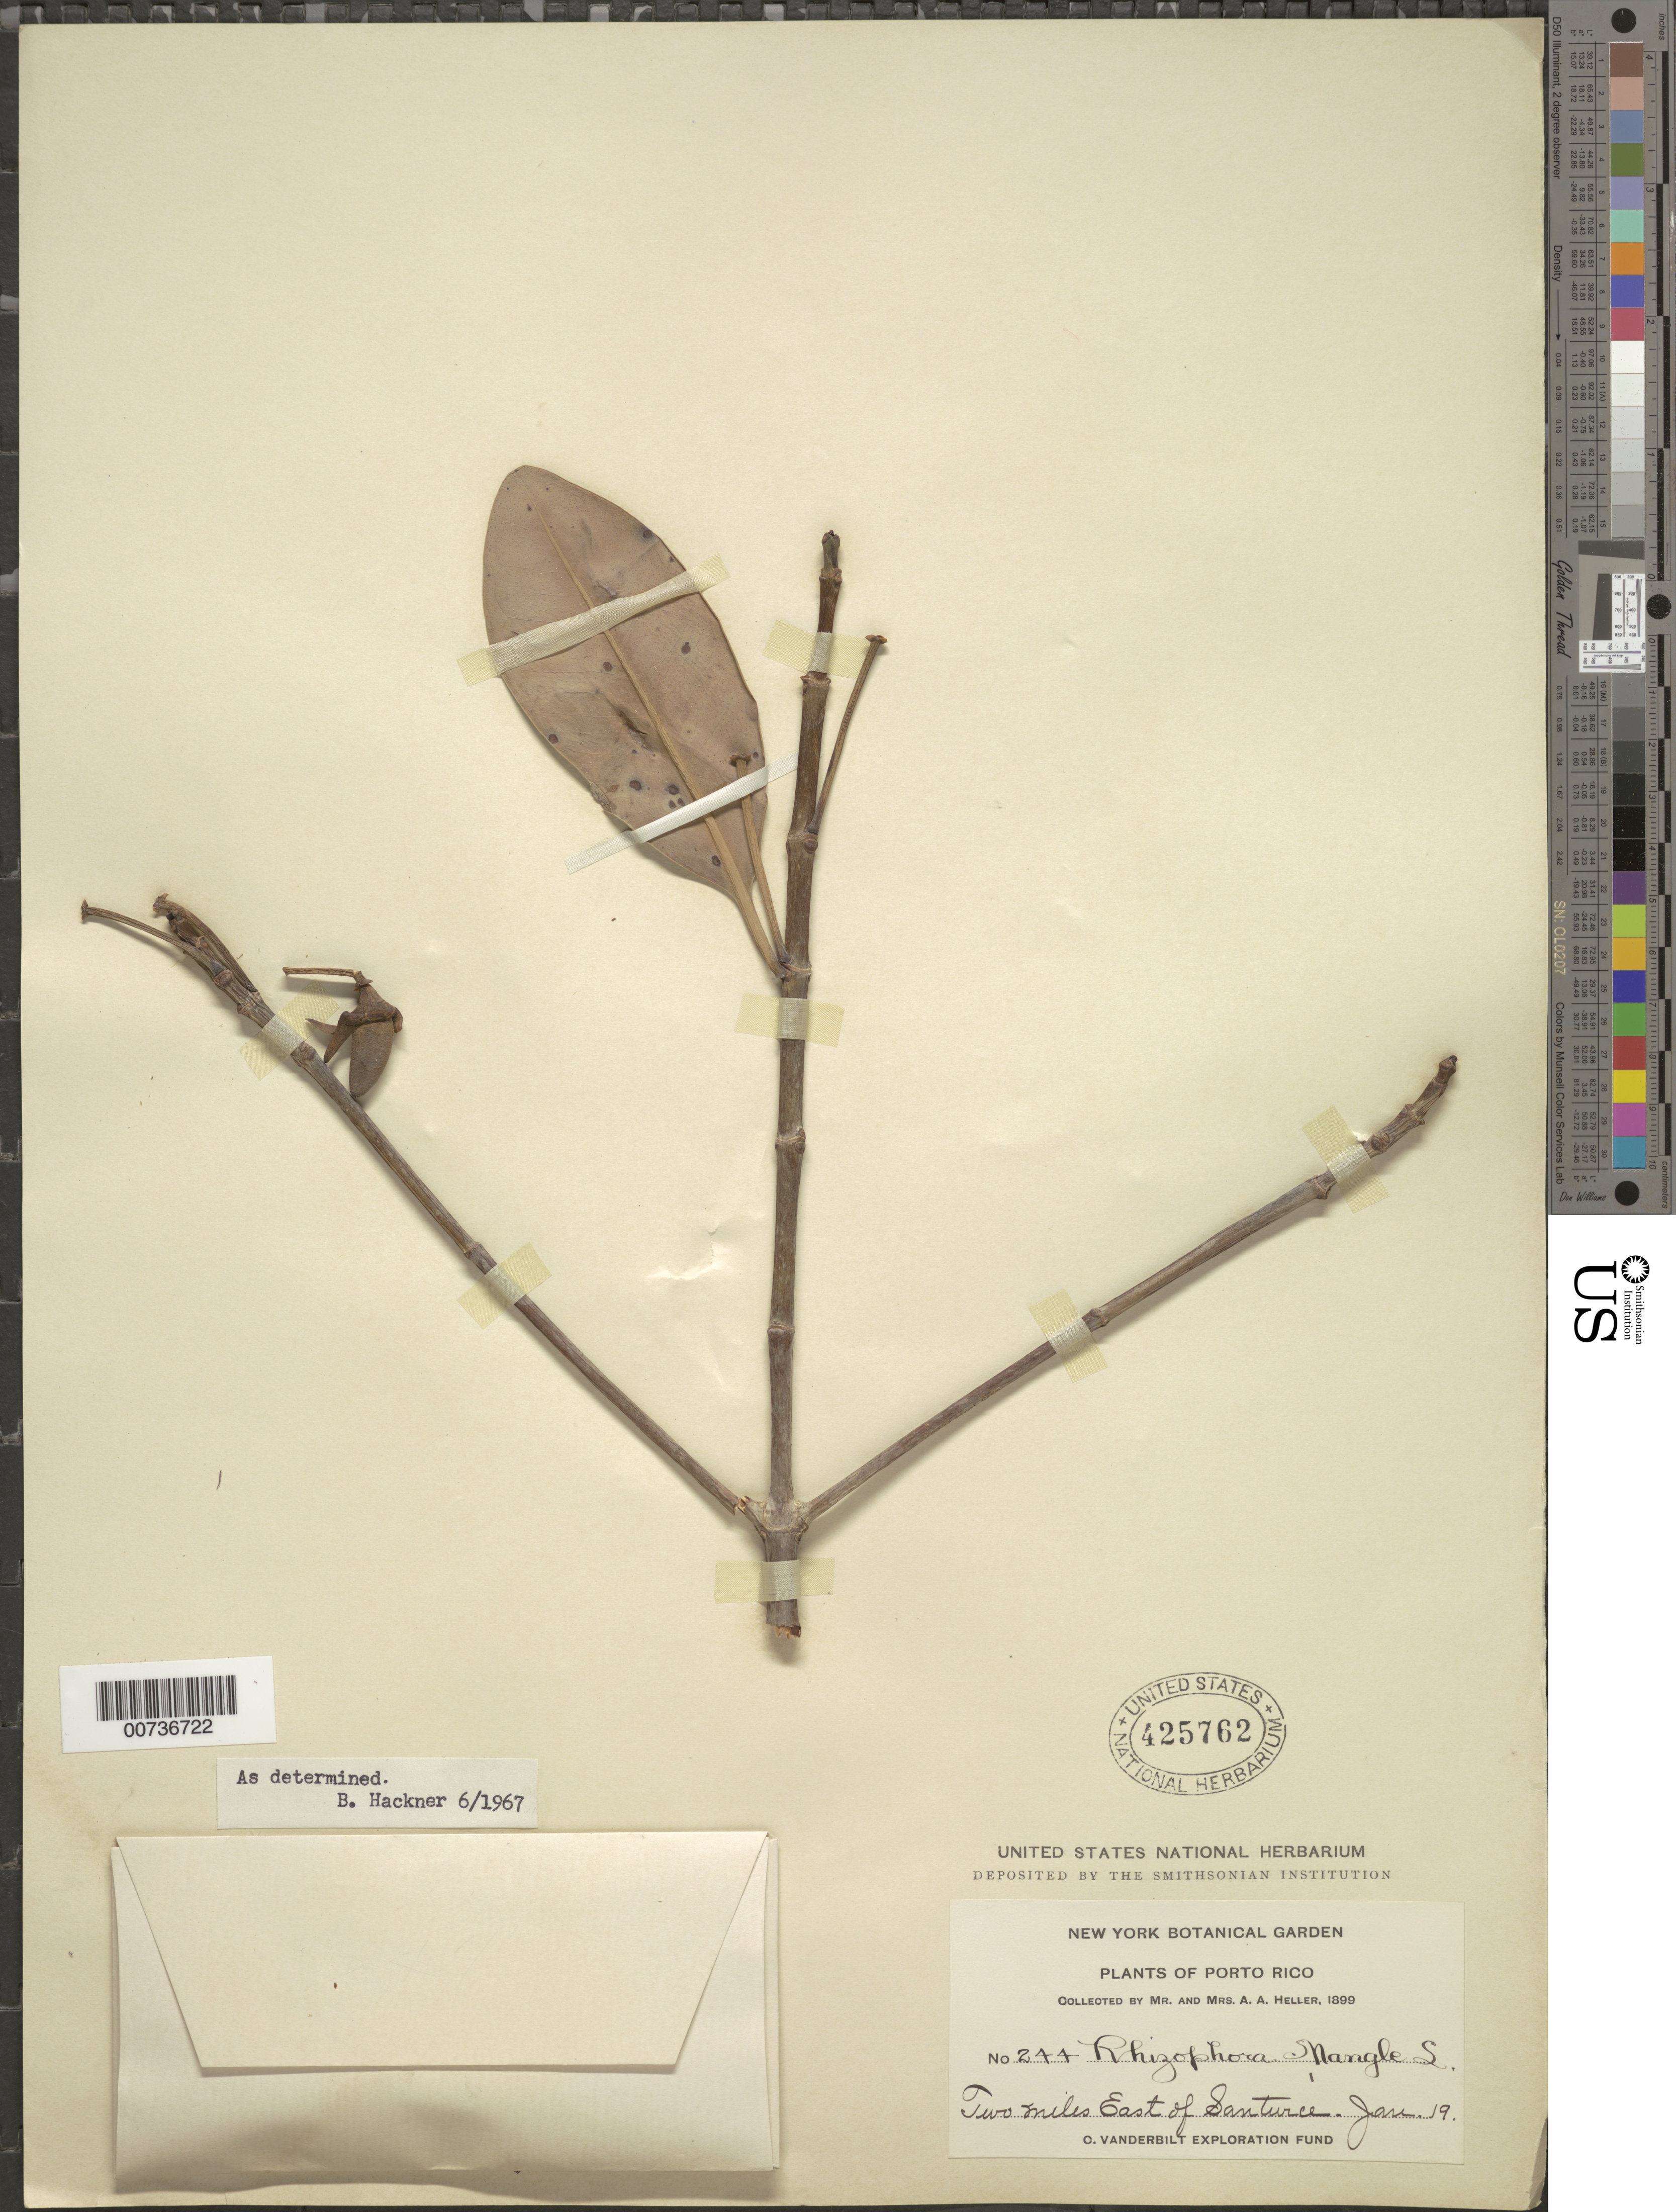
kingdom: Plantae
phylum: Tracheophyta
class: Magnoliopsida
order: Malpighiales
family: Rhizophoraceae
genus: Rhizophora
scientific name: Rhizophora mangle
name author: L.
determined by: Hackner, B.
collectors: A. A. Heller & E. G. Heller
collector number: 244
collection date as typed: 19 Jan 1899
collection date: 1899-01-19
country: Puerto Rico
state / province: San Juan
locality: Two miles east of Santurce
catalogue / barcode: US 425762